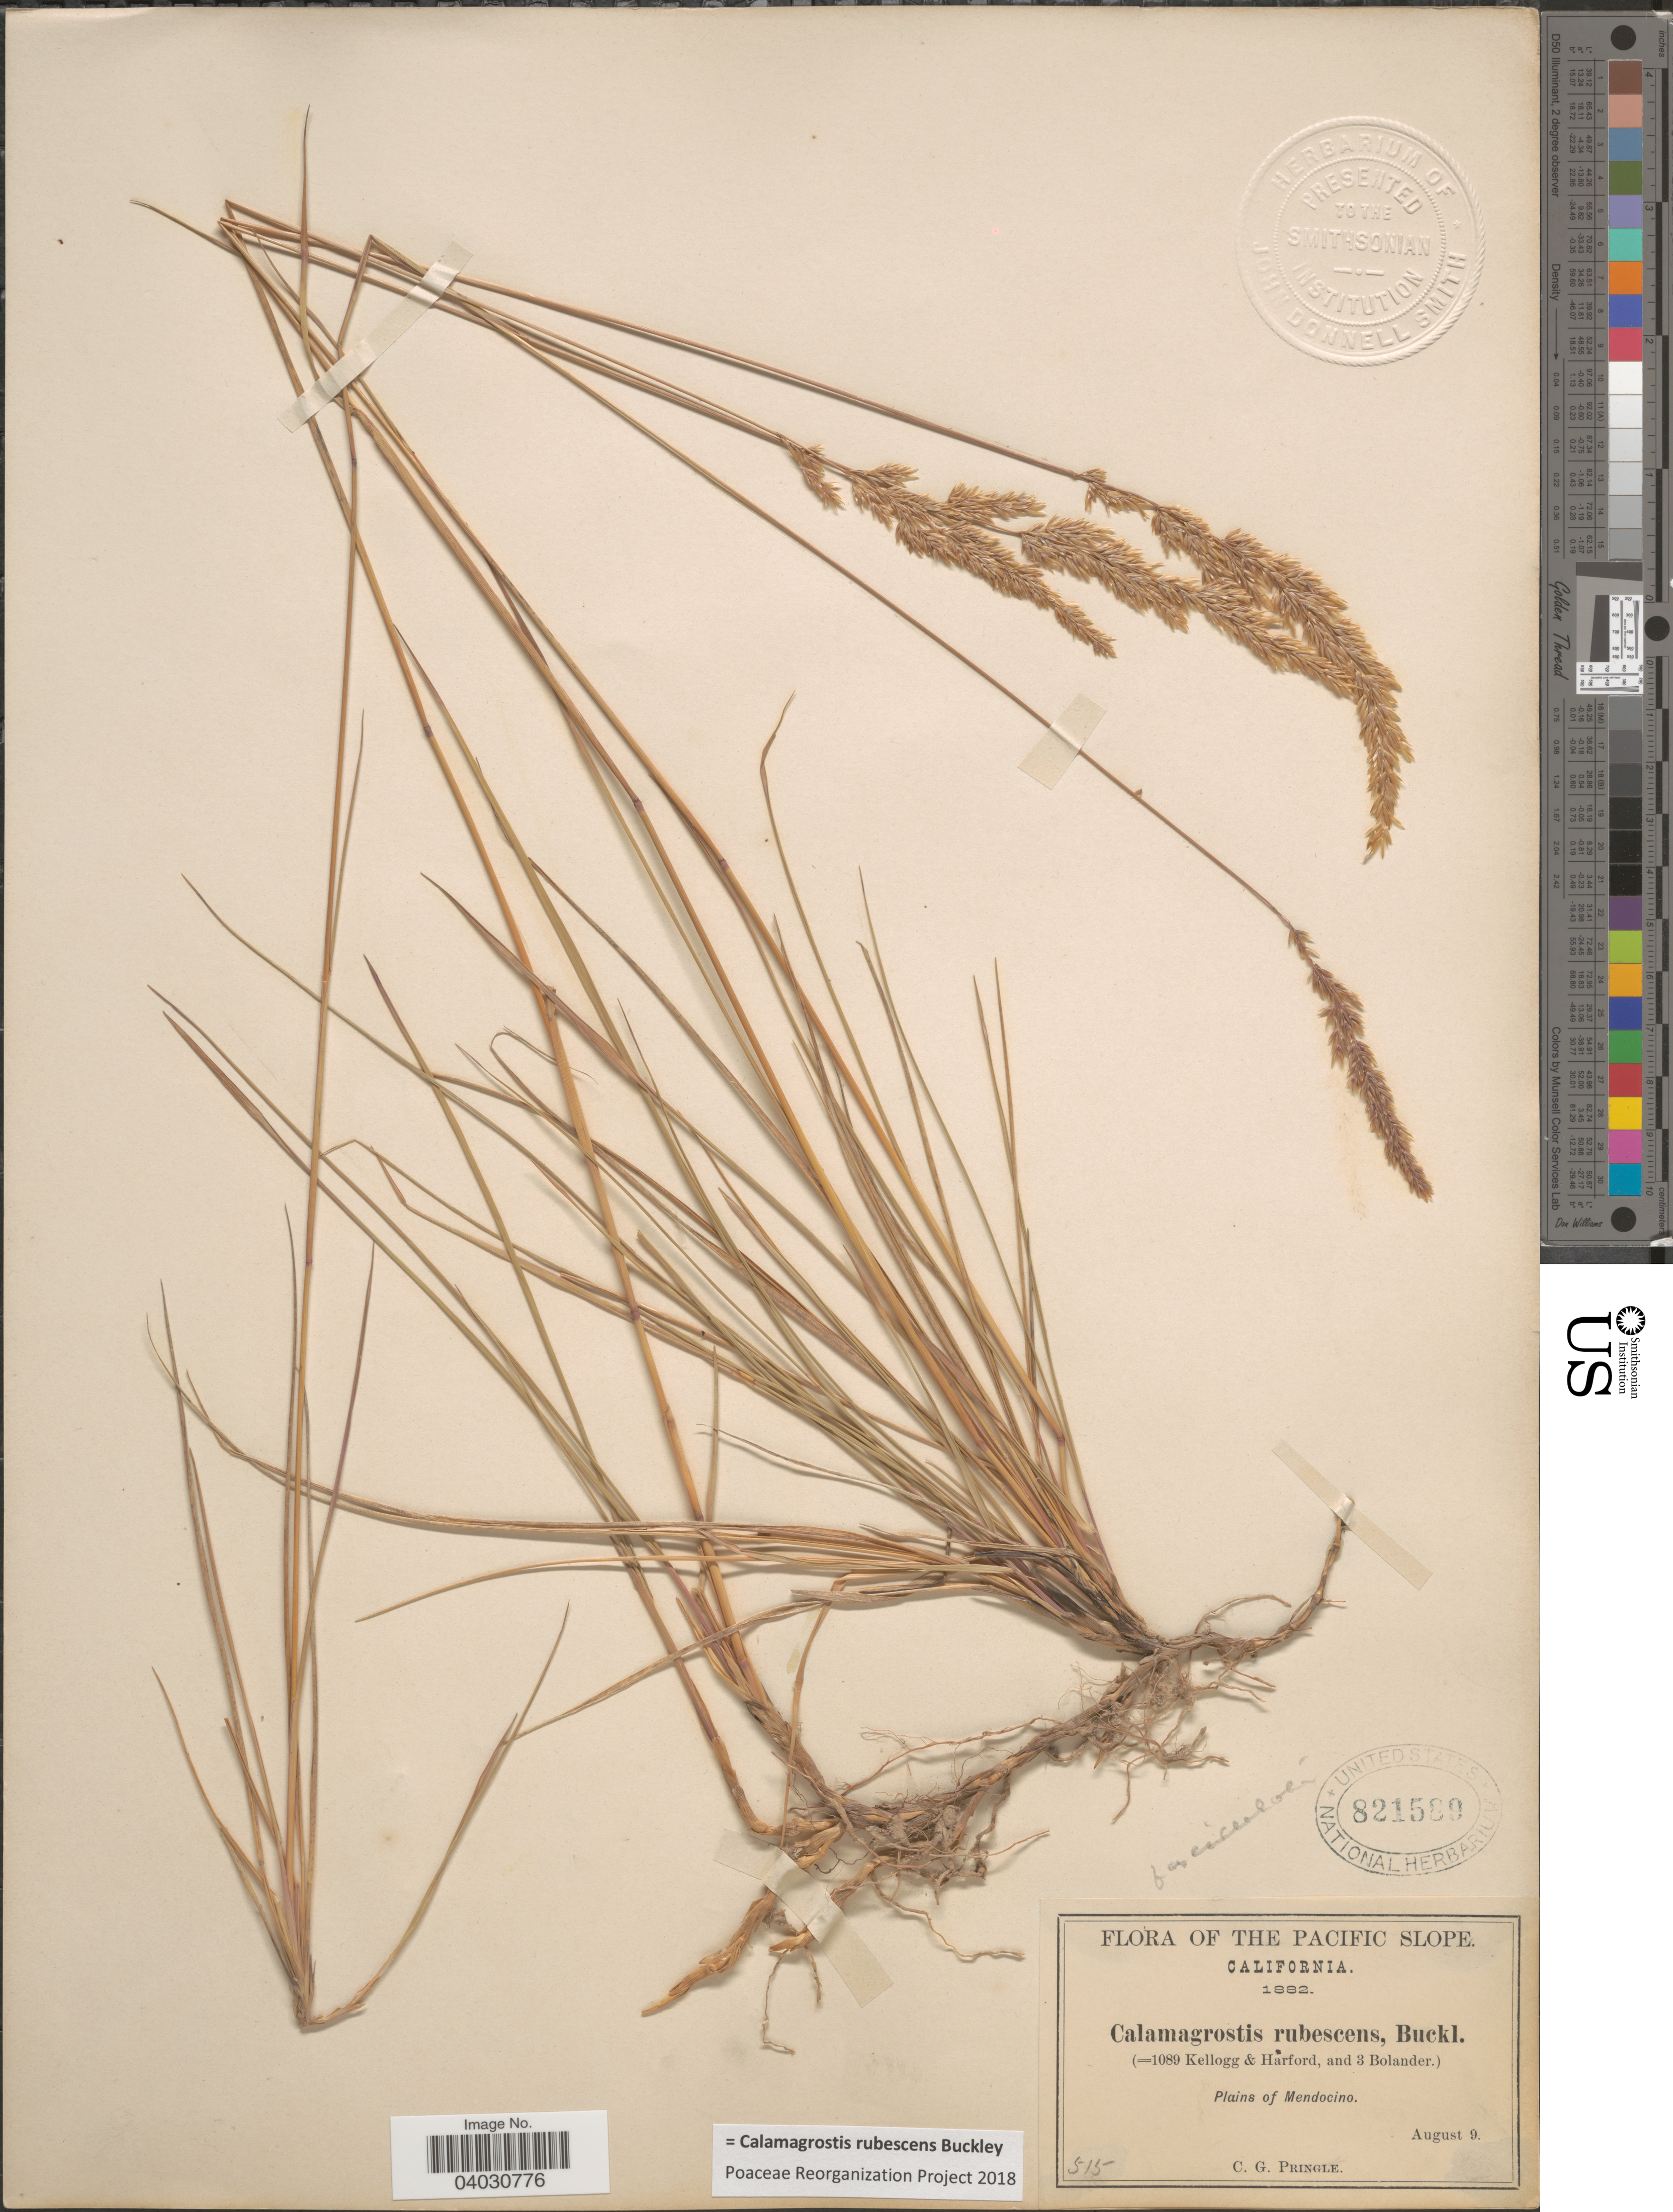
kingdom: Plantae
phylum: Tracheophyta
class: Liliopsida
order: Poales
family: Poaceae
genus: Calamagrostis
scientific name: Calamagrostis rubescens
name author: Buckley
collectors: C. G. Pringle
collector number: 515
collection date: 1882-08-09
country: United States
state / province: California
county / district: Mendocino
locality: The Pacific Slope. Plains of Mendocino.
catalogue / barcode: US 821589